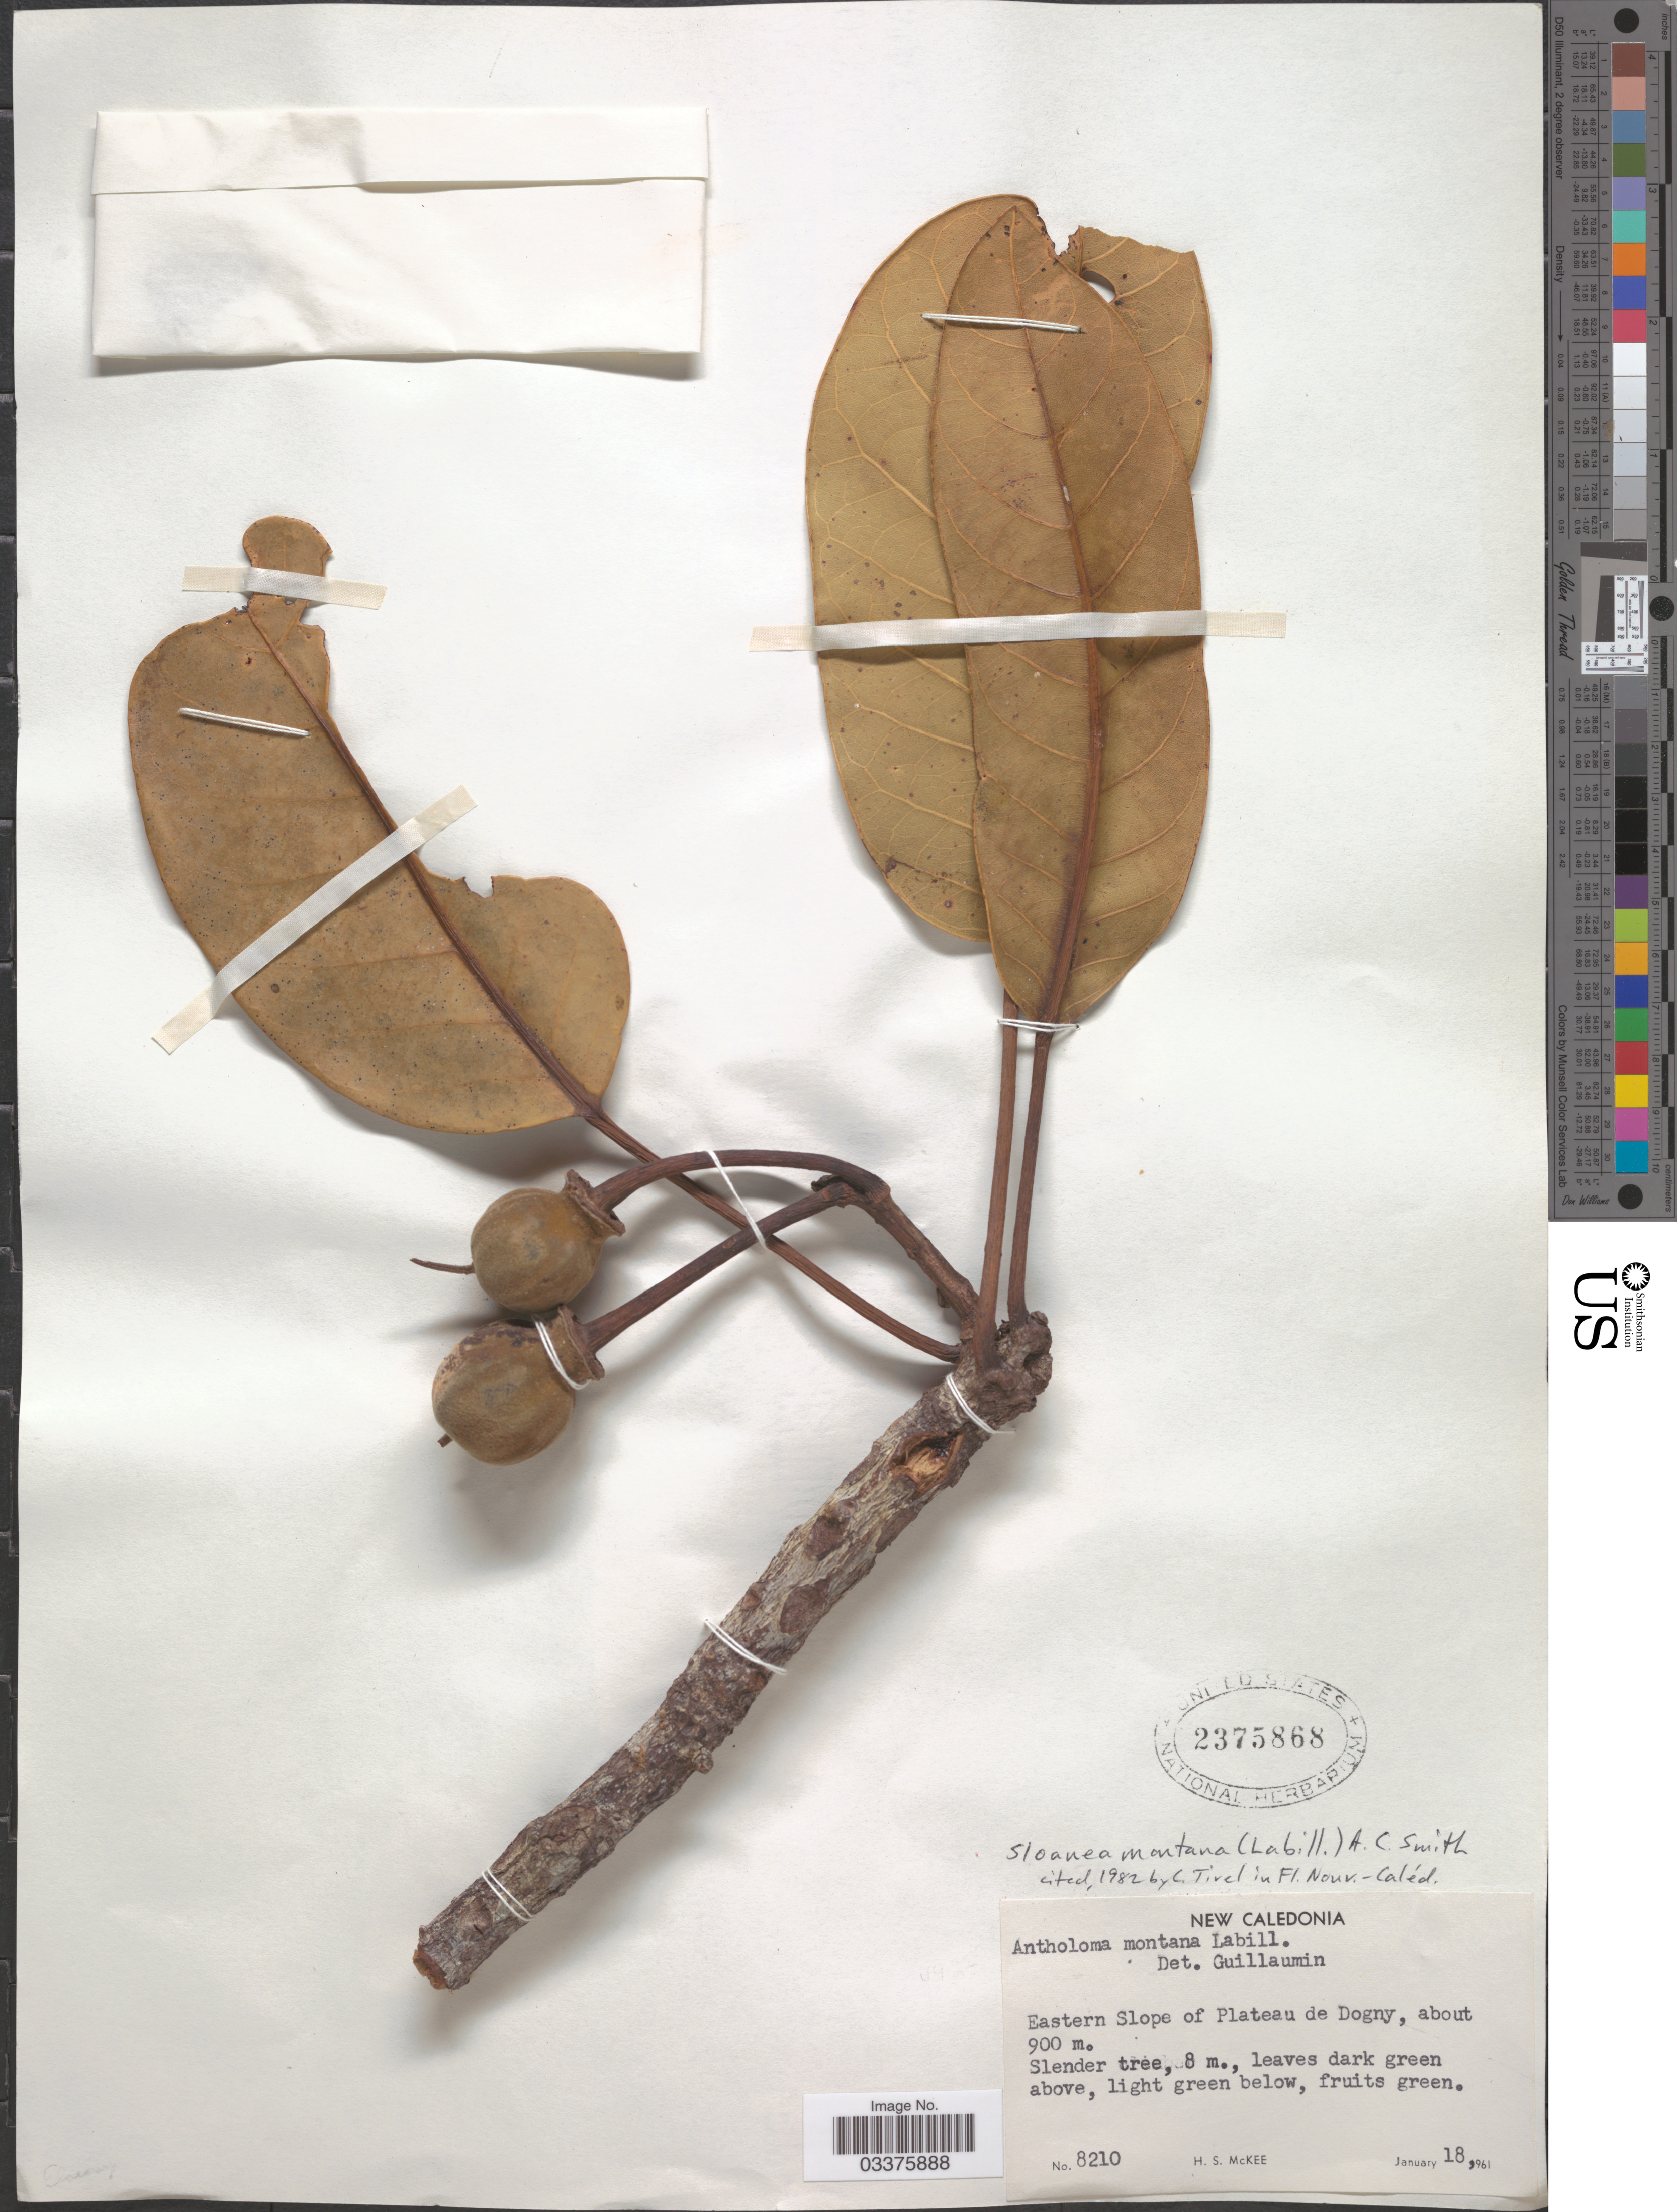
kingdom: Plantae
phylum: Tracheophyta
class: Magnoliopsida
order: Oxalidales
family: Elaeocarpaceae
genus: Sloanea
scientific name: Sloanea montana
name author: A.C. Sm.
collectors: H. S. McKee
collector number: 8210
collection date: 1961-01-18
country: New Caledonia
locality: Eastern Slope of Plateau de Dogny.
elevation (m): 900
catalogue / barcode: US 2375868